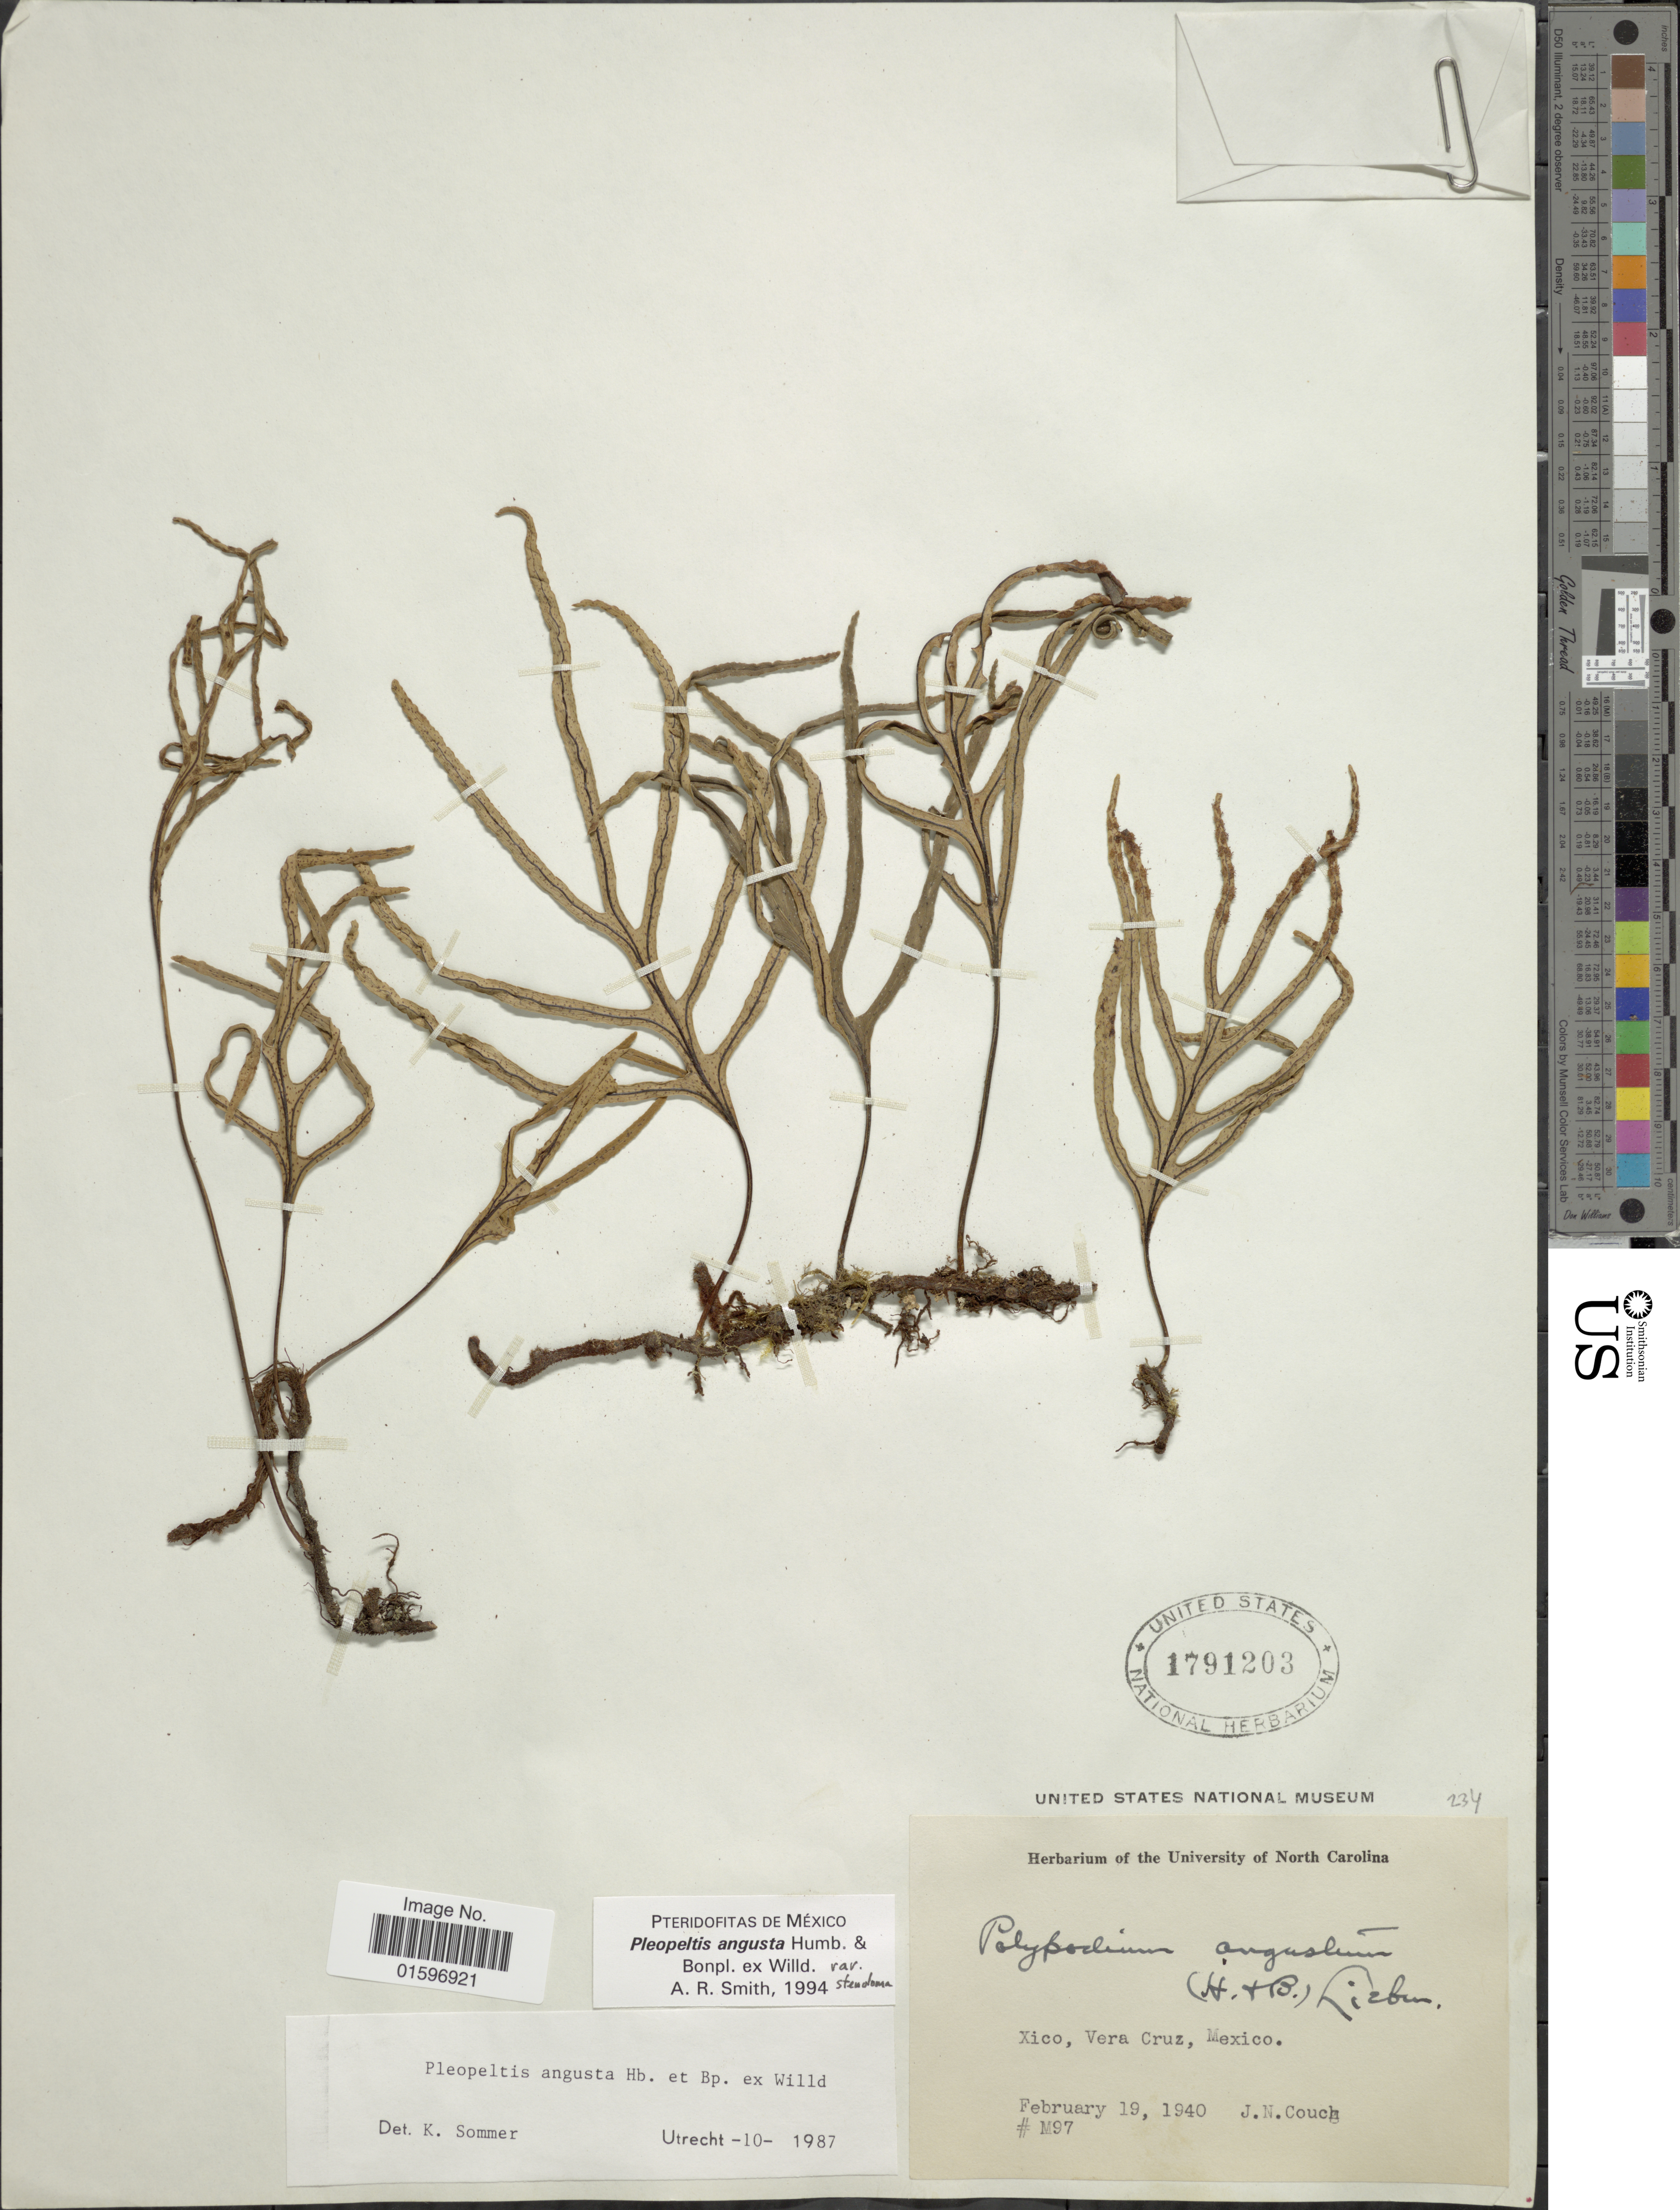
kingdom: Plantae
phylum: Tracheophyta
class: Polypodiopsida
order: Polypodiales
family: Polypodiaceae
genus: Pleopeltis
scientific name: Pleopeltis angusta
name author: Humb. & Bonap. ex Willd.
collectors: J. N. Couch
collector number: M97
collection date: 1940-02-19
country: Mexico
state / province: Veracruz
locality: Xico, Vera Cruz.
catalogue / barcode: US 1791203